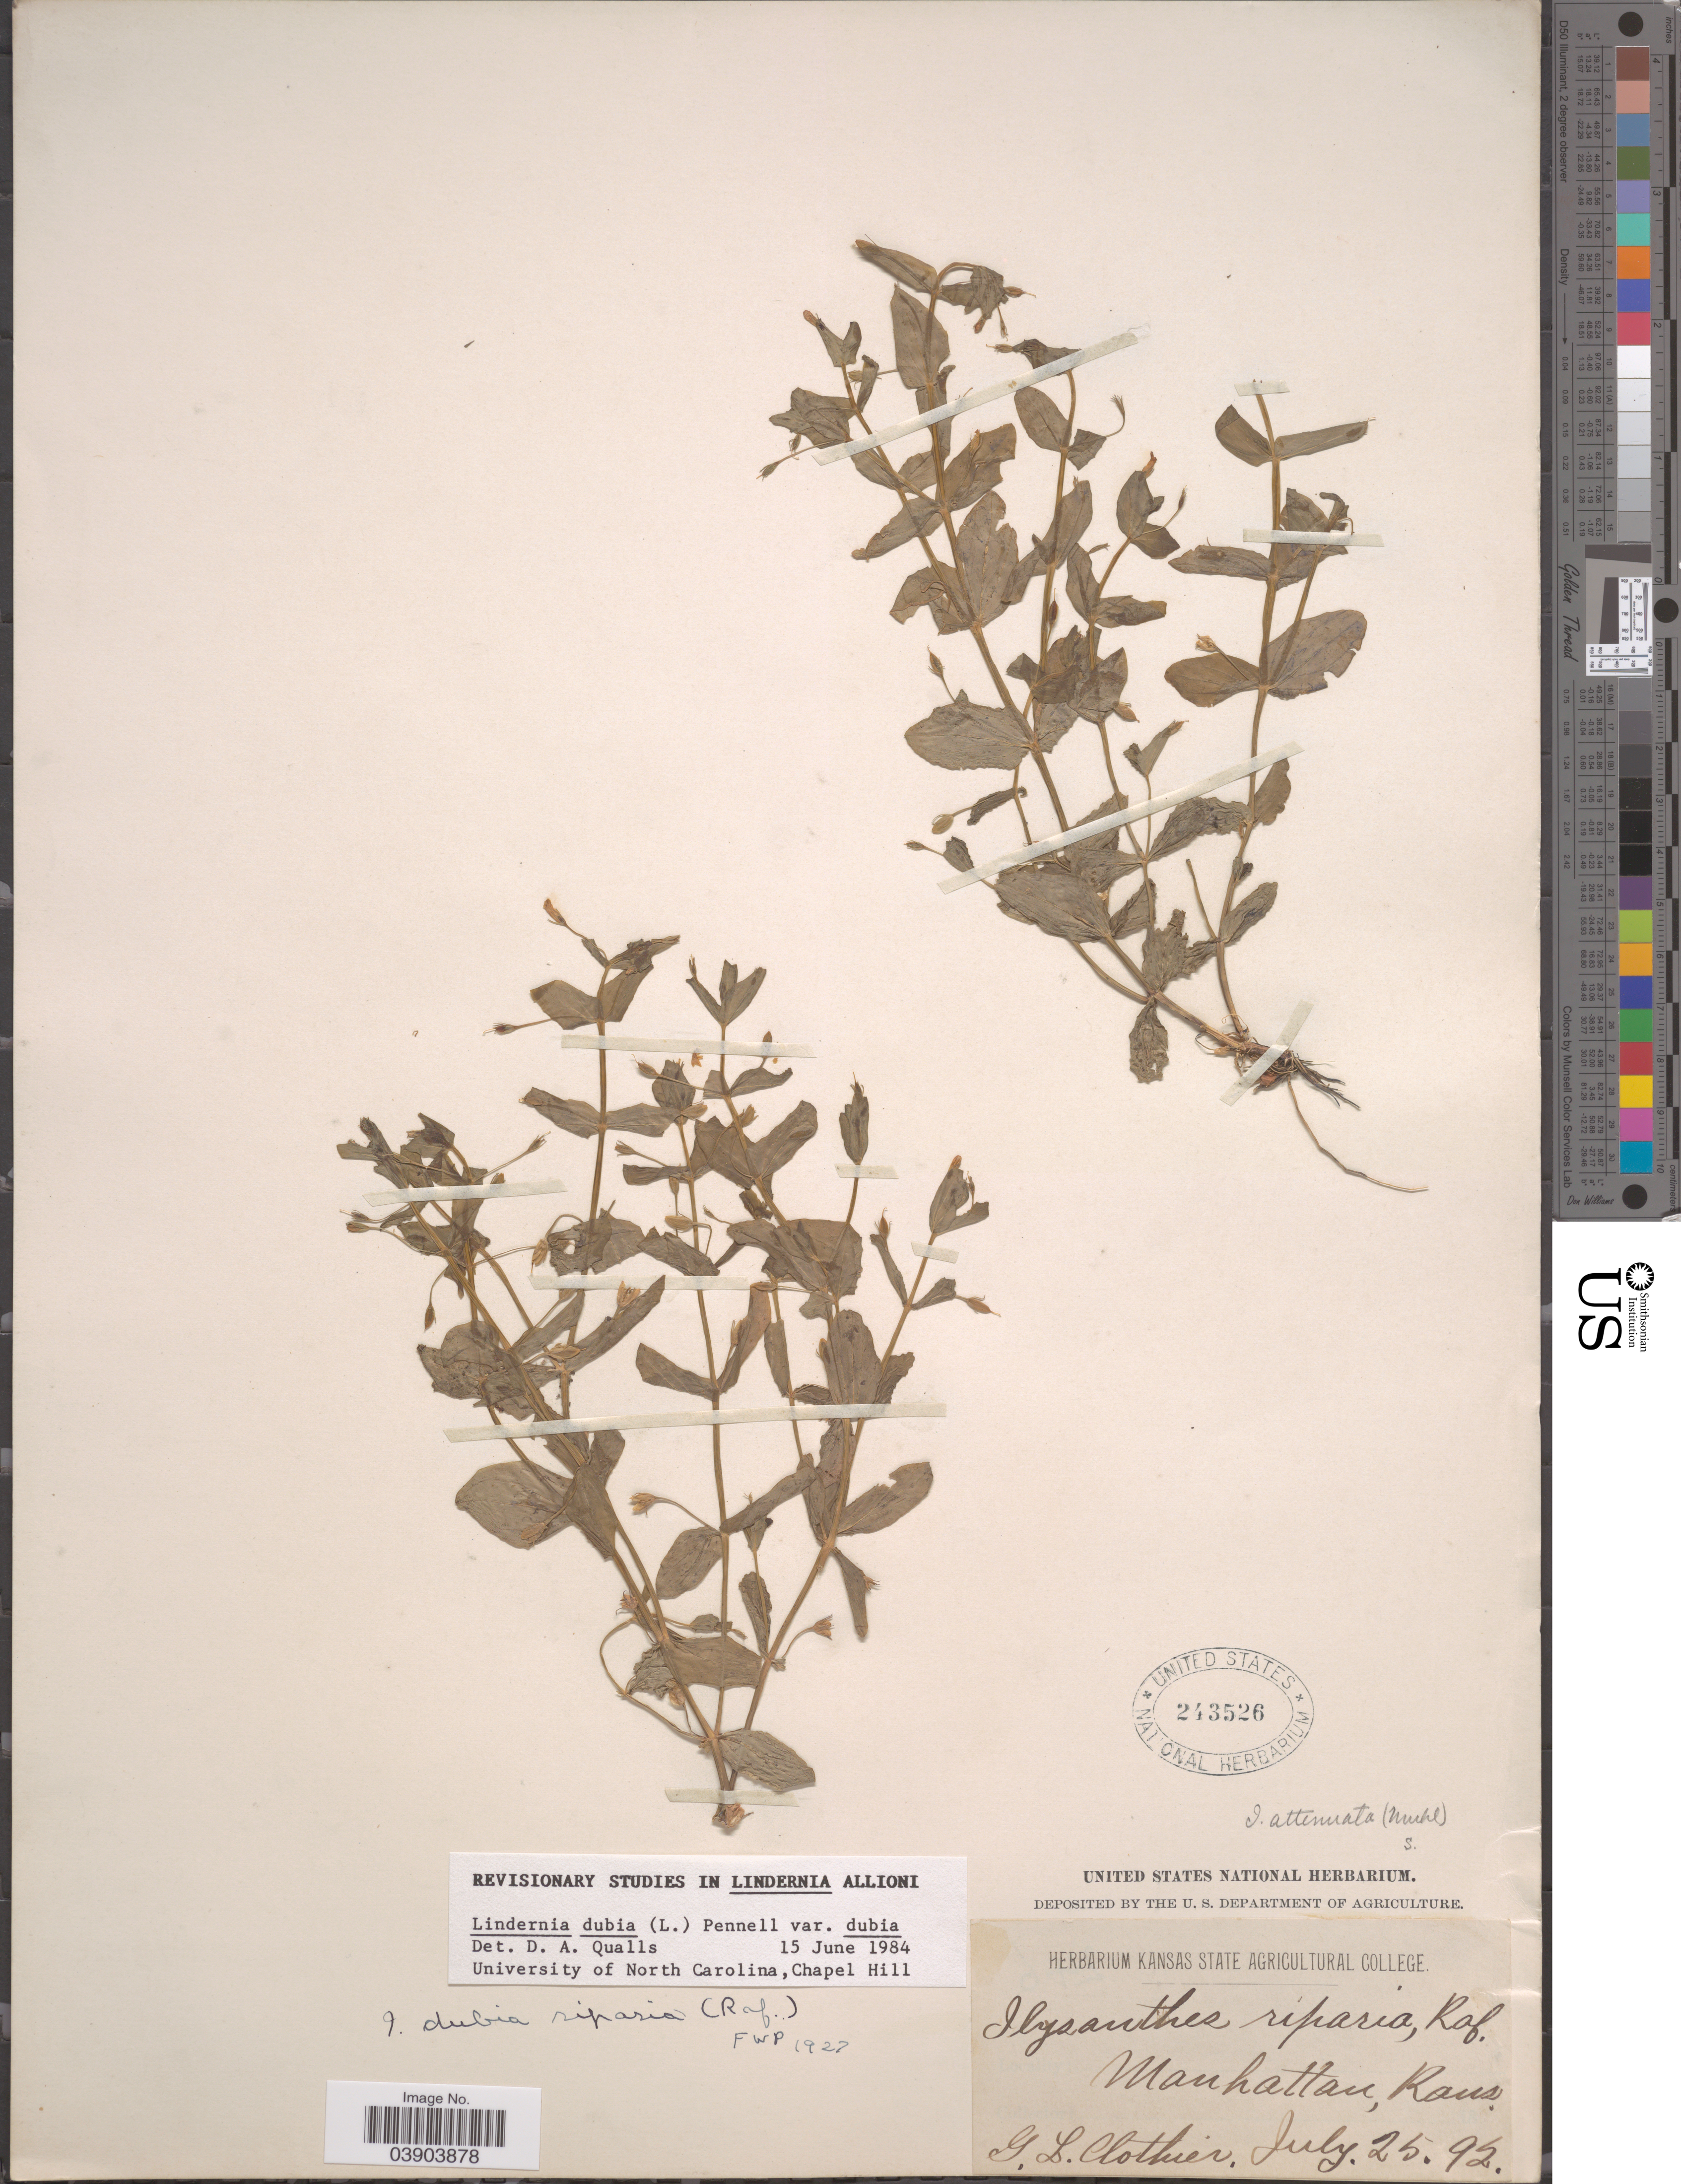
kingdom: Plantae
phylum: Tracheophyta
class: Magnoliopsida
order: Lamiales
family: Linderniaceae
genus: Lindernia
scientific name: Lindernia dubia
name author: (L.) Pennell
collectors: G. Clothier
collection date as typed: Transcribed d/m/y: 25/7/92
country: United States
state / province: Kansas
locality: Manhattan.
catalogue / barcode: US 243526